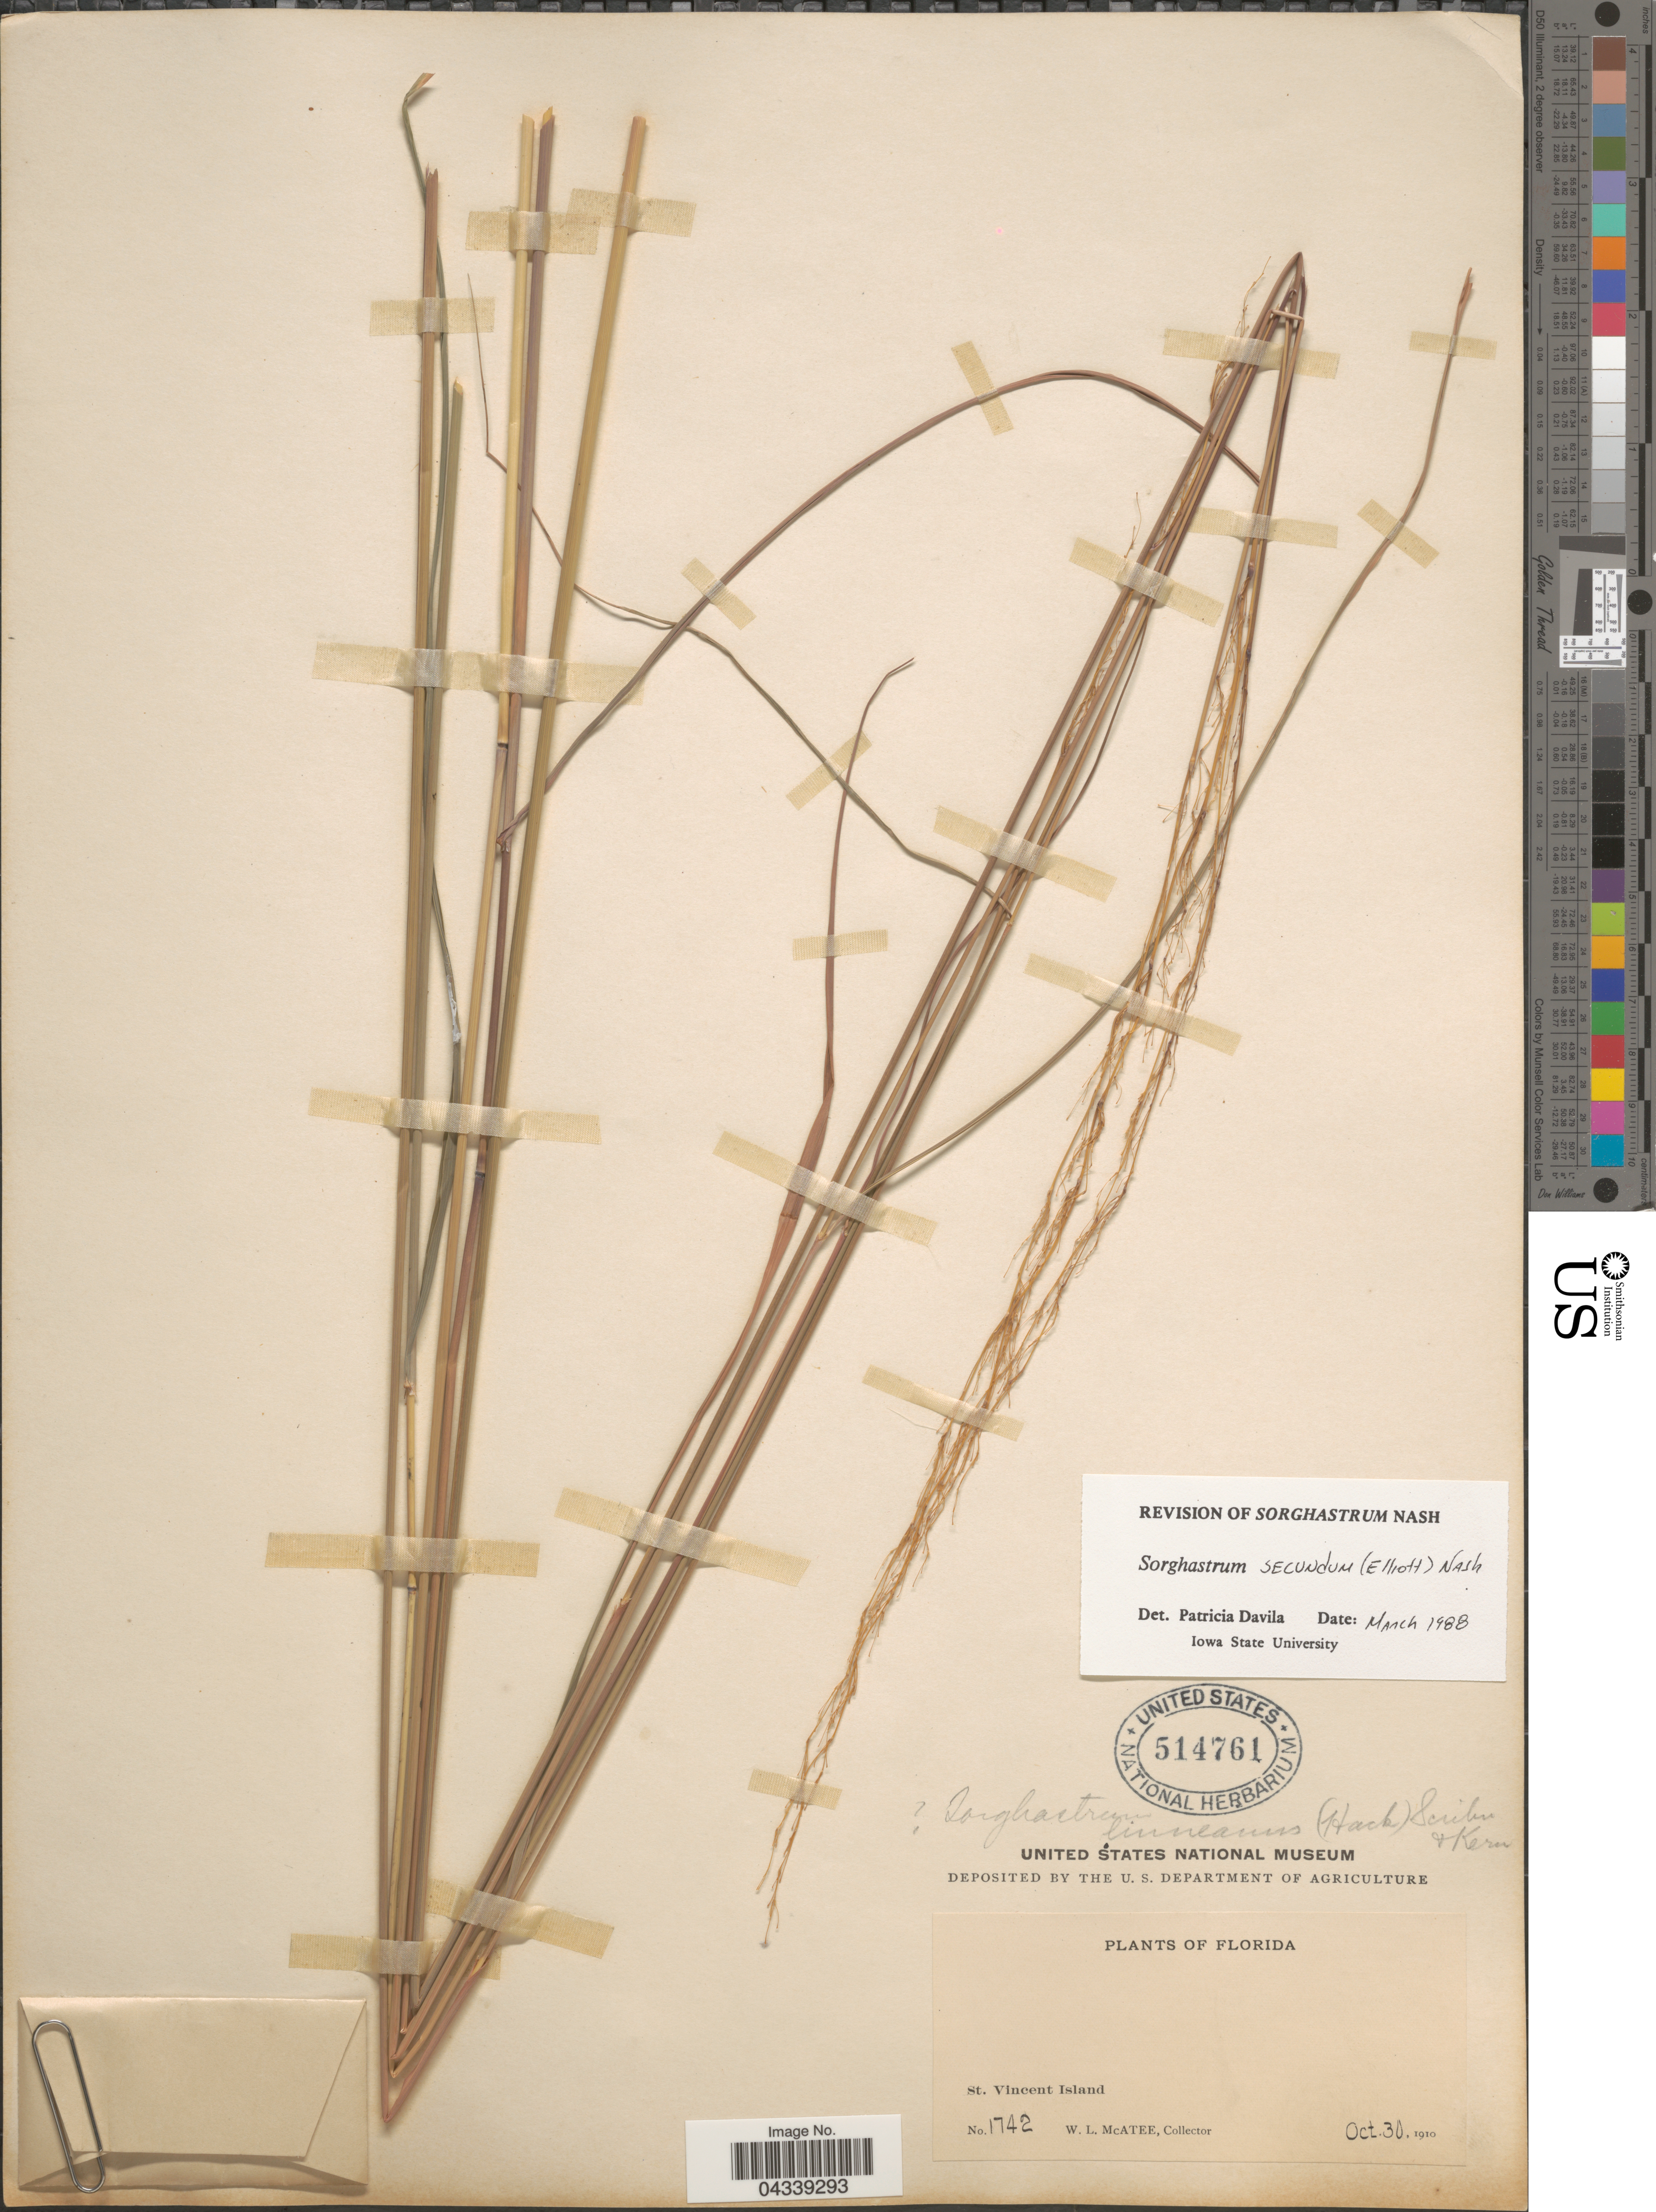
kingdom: Plantae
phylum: Tracheophyta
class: Liliopsida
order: Poales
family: Poaceae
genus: Sorghastrum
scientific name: Sorghastrum secundum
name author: (Elliott) Nash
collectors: W. McAtee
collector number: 1742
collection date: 1910-10-30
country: United States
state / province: Florida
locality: St. Vincent Island.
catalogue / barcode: US 514761